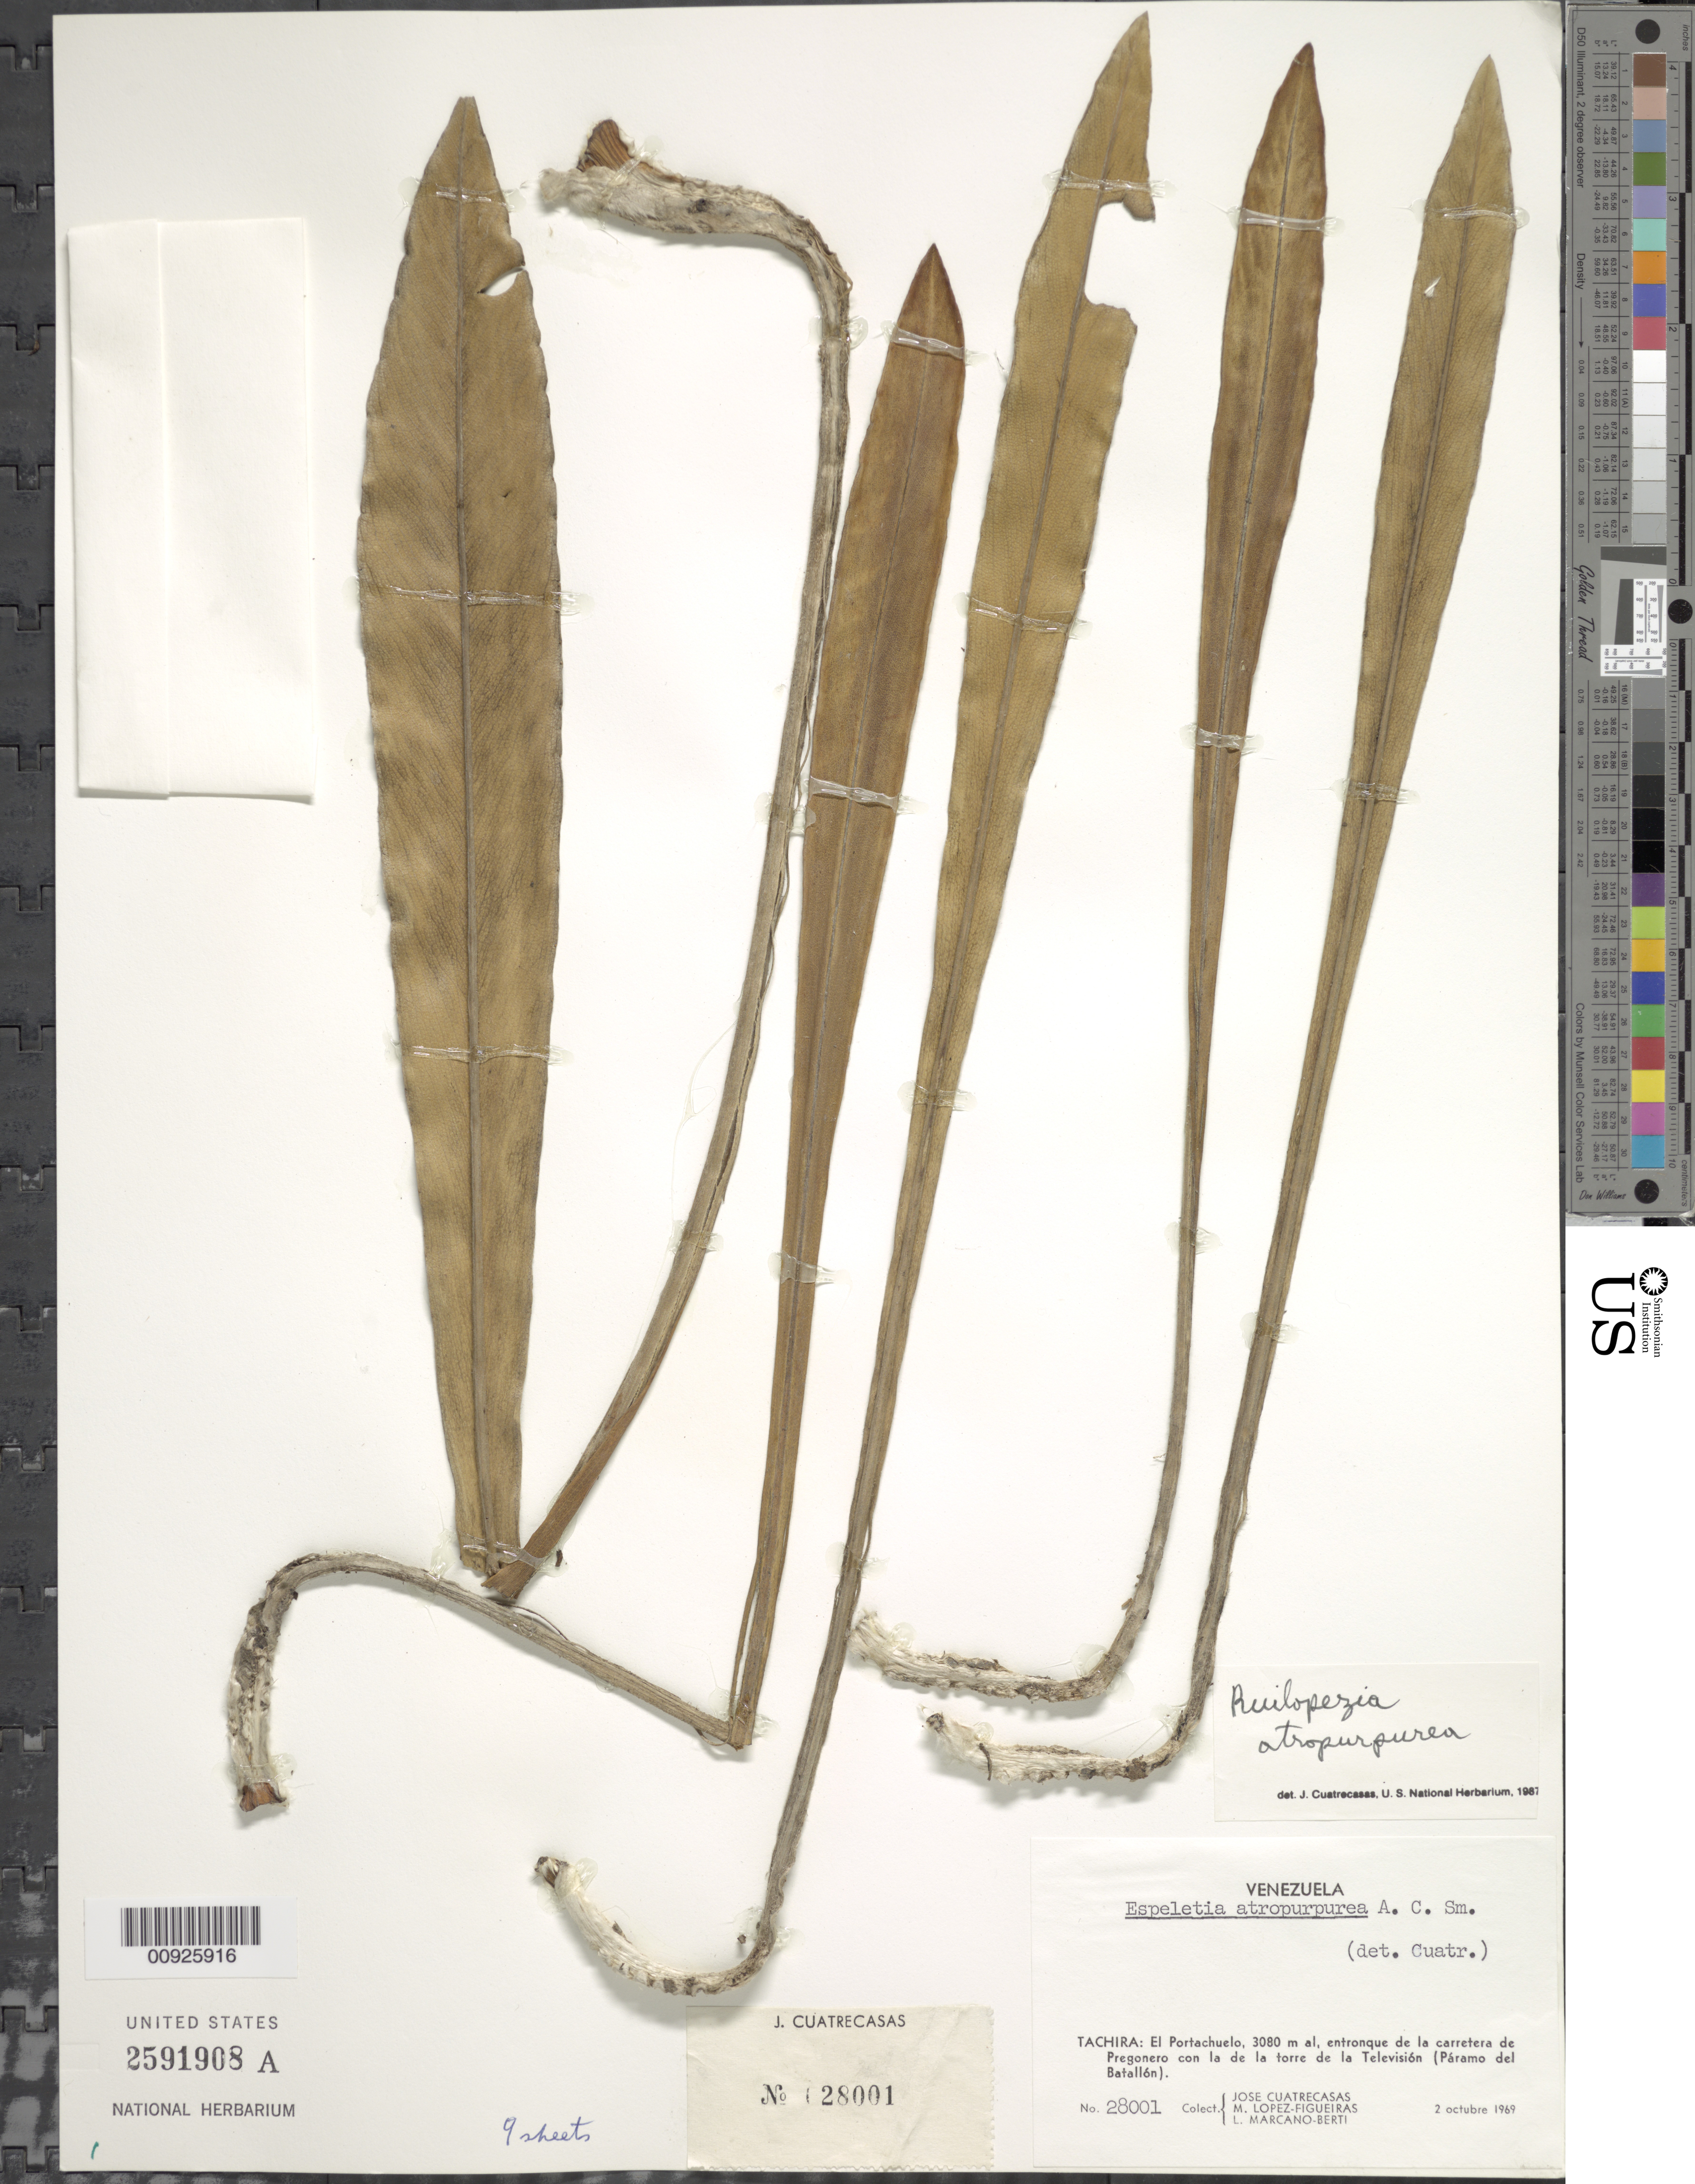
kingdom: Plantae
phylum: Tracheophyta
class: Magnoliopsida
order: Asterales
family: Asteraceae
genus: Ruilopezia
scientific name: Ruilopezia atropurpurea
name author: (A.C. Sm.) Cuatrec.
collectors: J. Cuatrecasas, M. López Figueiras & L. Marcano-Berti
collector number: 28001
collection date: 1969-10-02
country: Venezuela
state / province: Táchira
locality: P. del Batallón. El Portachuelo, entronque de la carretera de Pregonero con la de la Torre de Televisión.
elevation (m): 3080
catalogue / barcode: US 2591908A